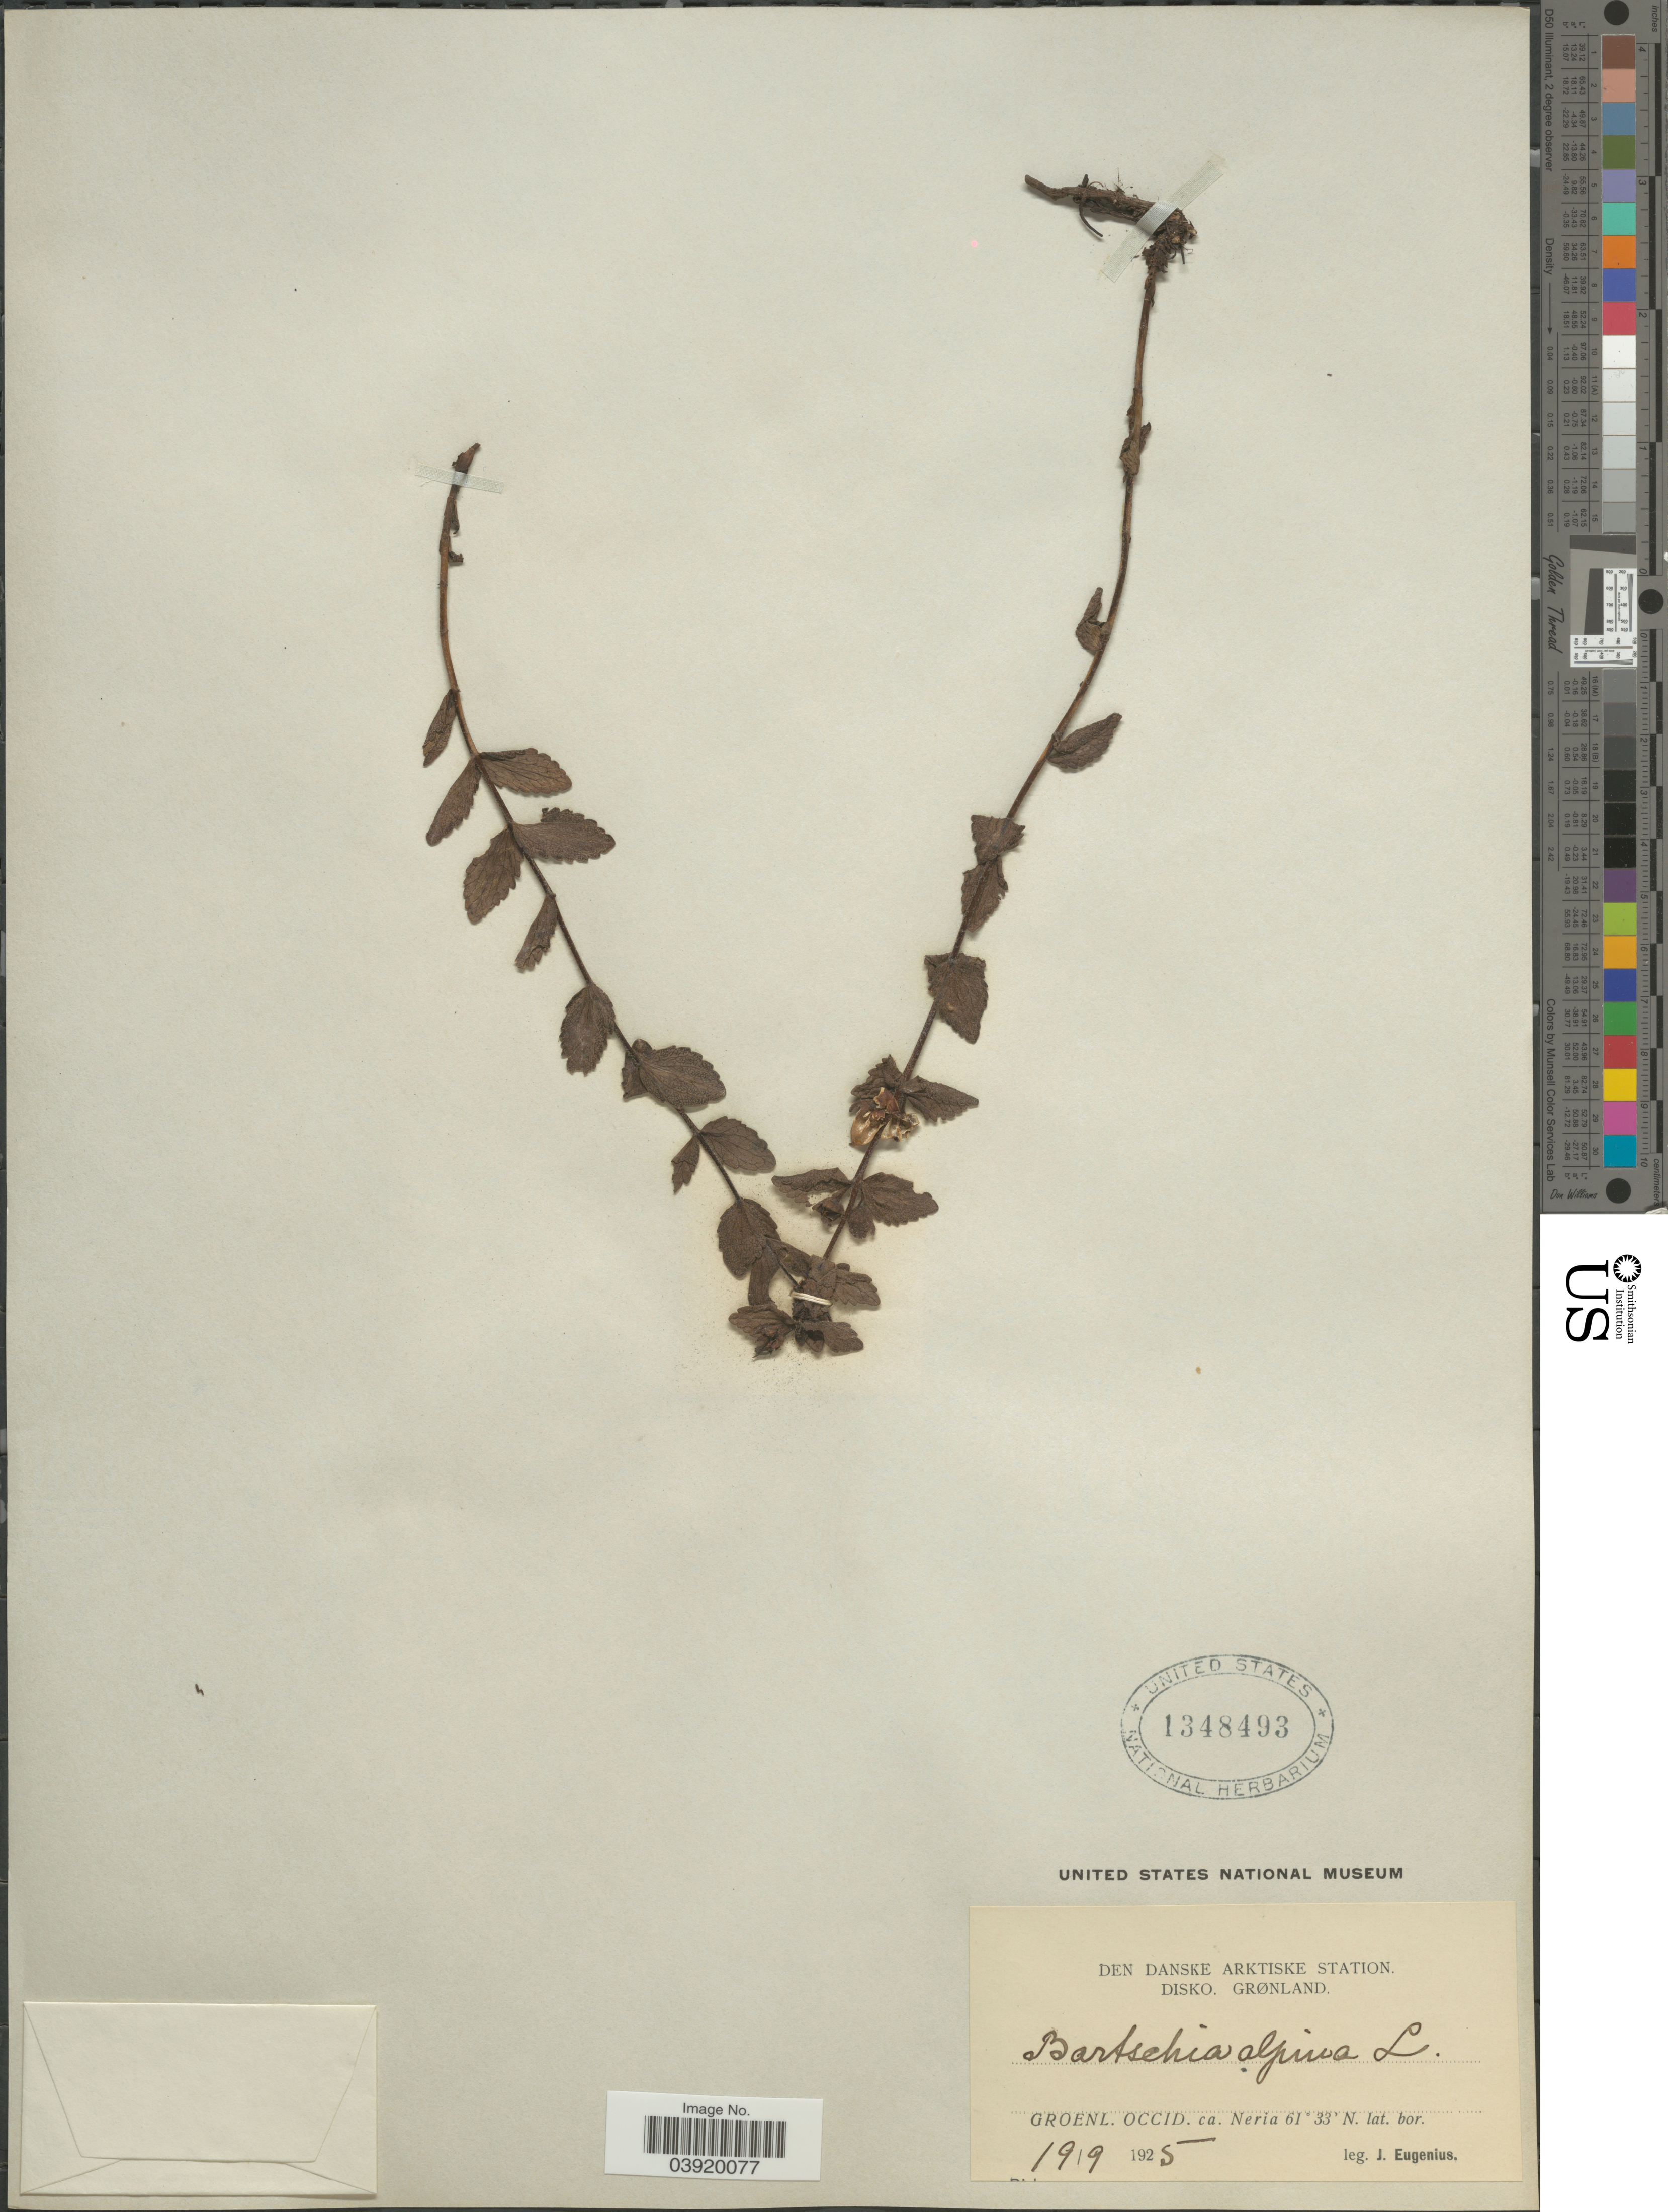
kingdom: Plantae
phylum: Tracheophyta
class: Magnoliopsida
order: Lamiales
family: Orobanchaceae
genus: Bartsia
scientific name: Bartsia alpina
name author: L.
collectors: J. Eugenius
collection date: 1925-09-19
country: Greenland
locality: Den Danske Arktiske Station Disko, Grønland. Groenl. Occid.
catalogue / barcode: US 1348493